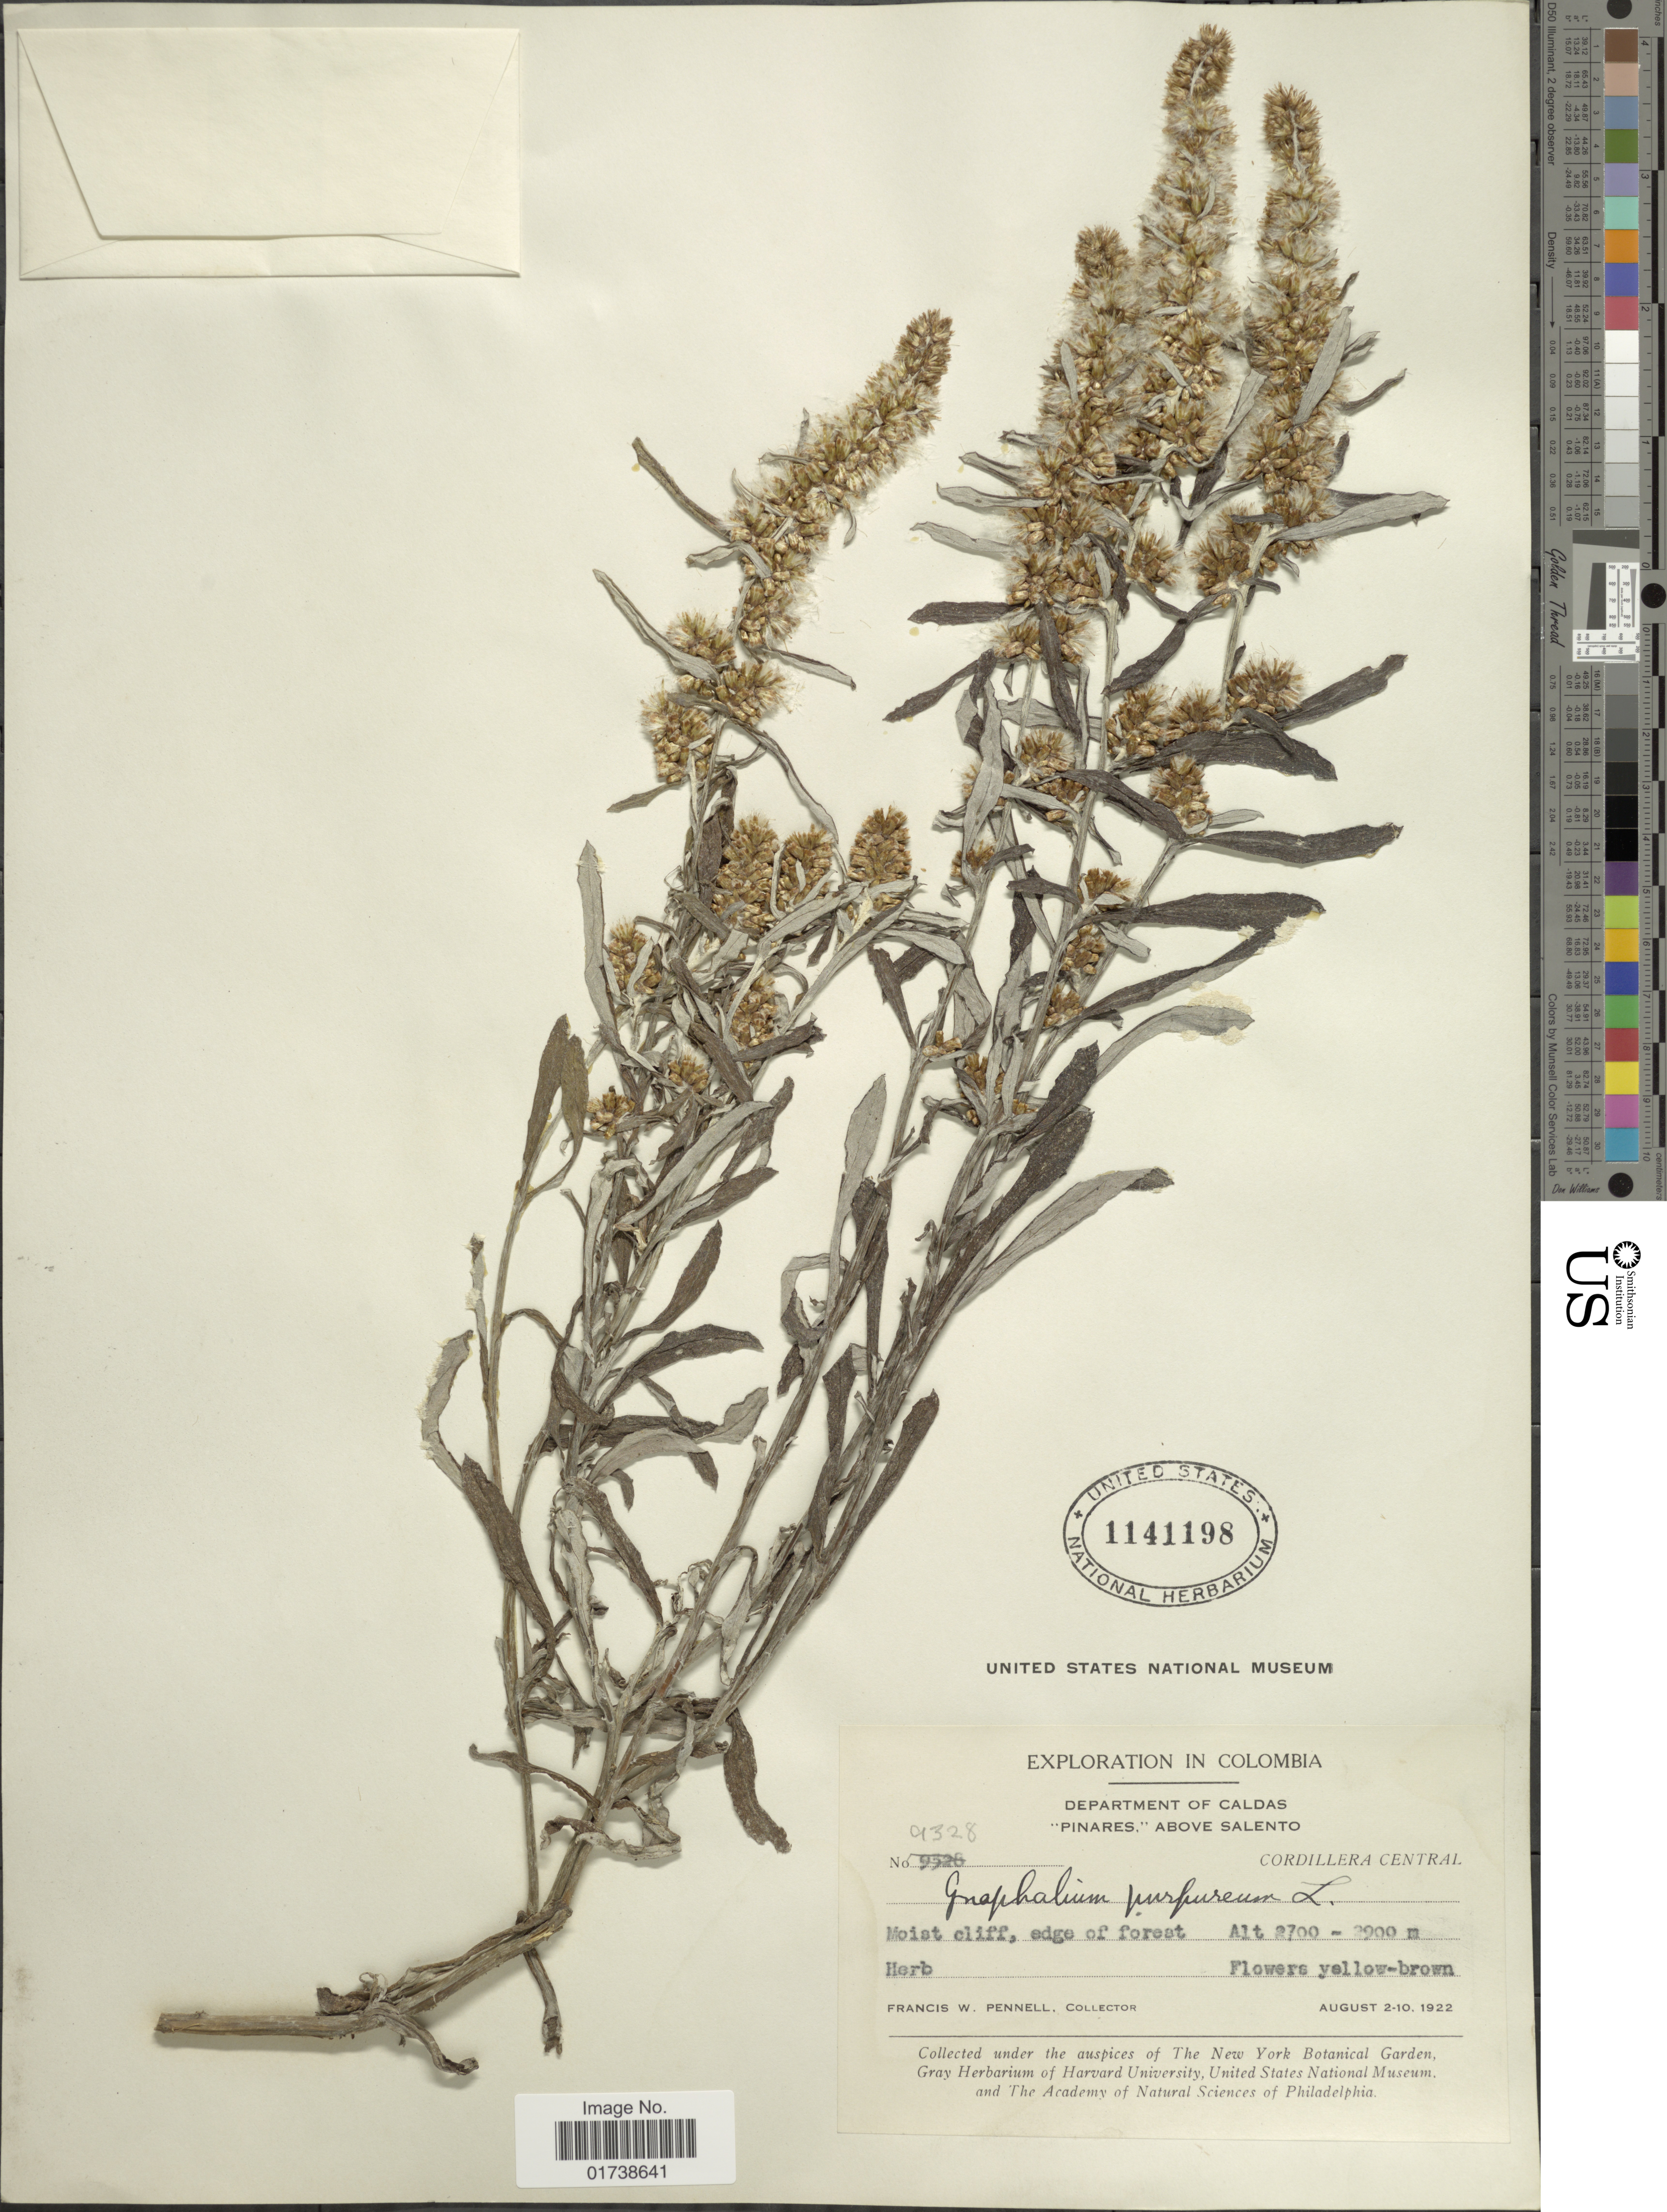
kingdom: Plantae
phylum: Tracheophyta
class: Magnoliopsida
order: Asterales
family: Asteraceae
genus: Gamochaeta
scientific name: Gamochaeta purpurea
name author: (L.) Cabrera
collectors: F. W. Pennell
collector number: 9328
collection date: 1922-08-02/1922-08-10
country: Colombia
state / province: Caldas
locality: Pinares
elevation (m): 2700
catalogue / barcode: US 1141198